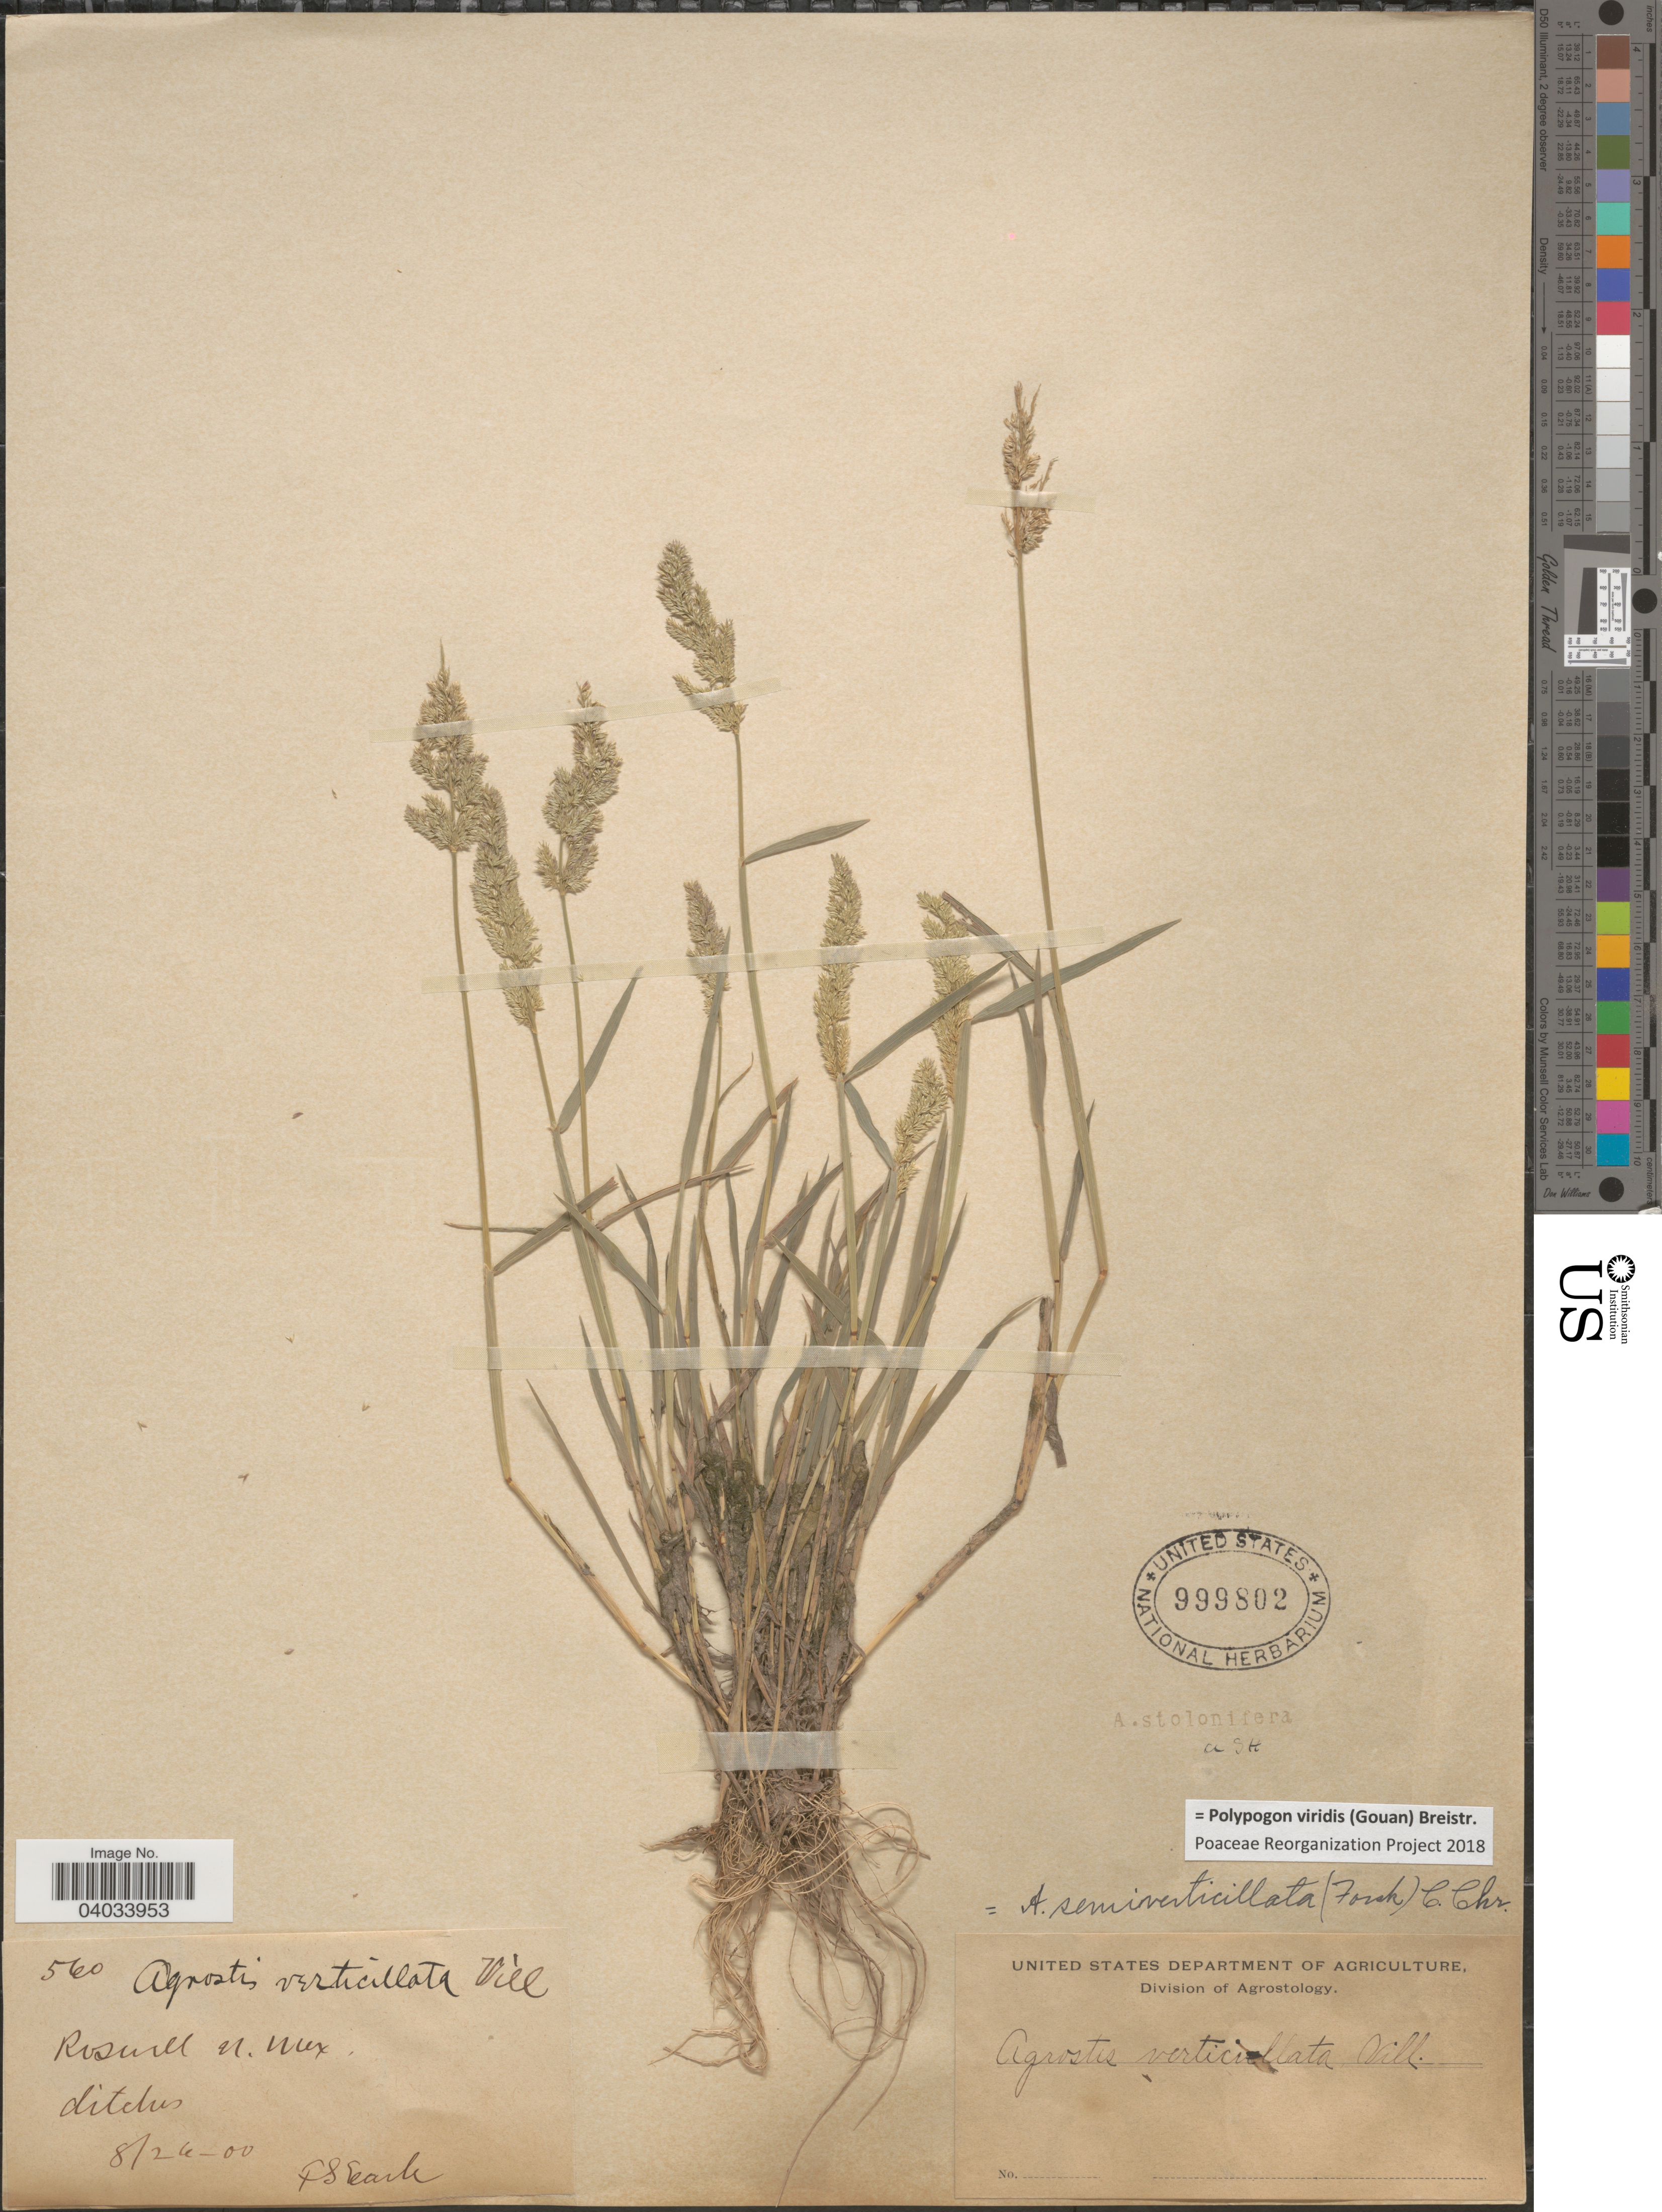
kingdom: Plantae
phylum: Tracheophyta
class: Liliopsida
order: Poales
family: Poaceae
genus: Polypogon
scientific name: Polypogon viridis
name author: (Gouan) Breistroffer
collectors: F. S. Earle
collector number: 560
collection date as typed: Transcribed d/m/y: 26/8/0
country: United States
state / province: New Mexico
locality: Roswell.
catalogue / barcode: US 999802